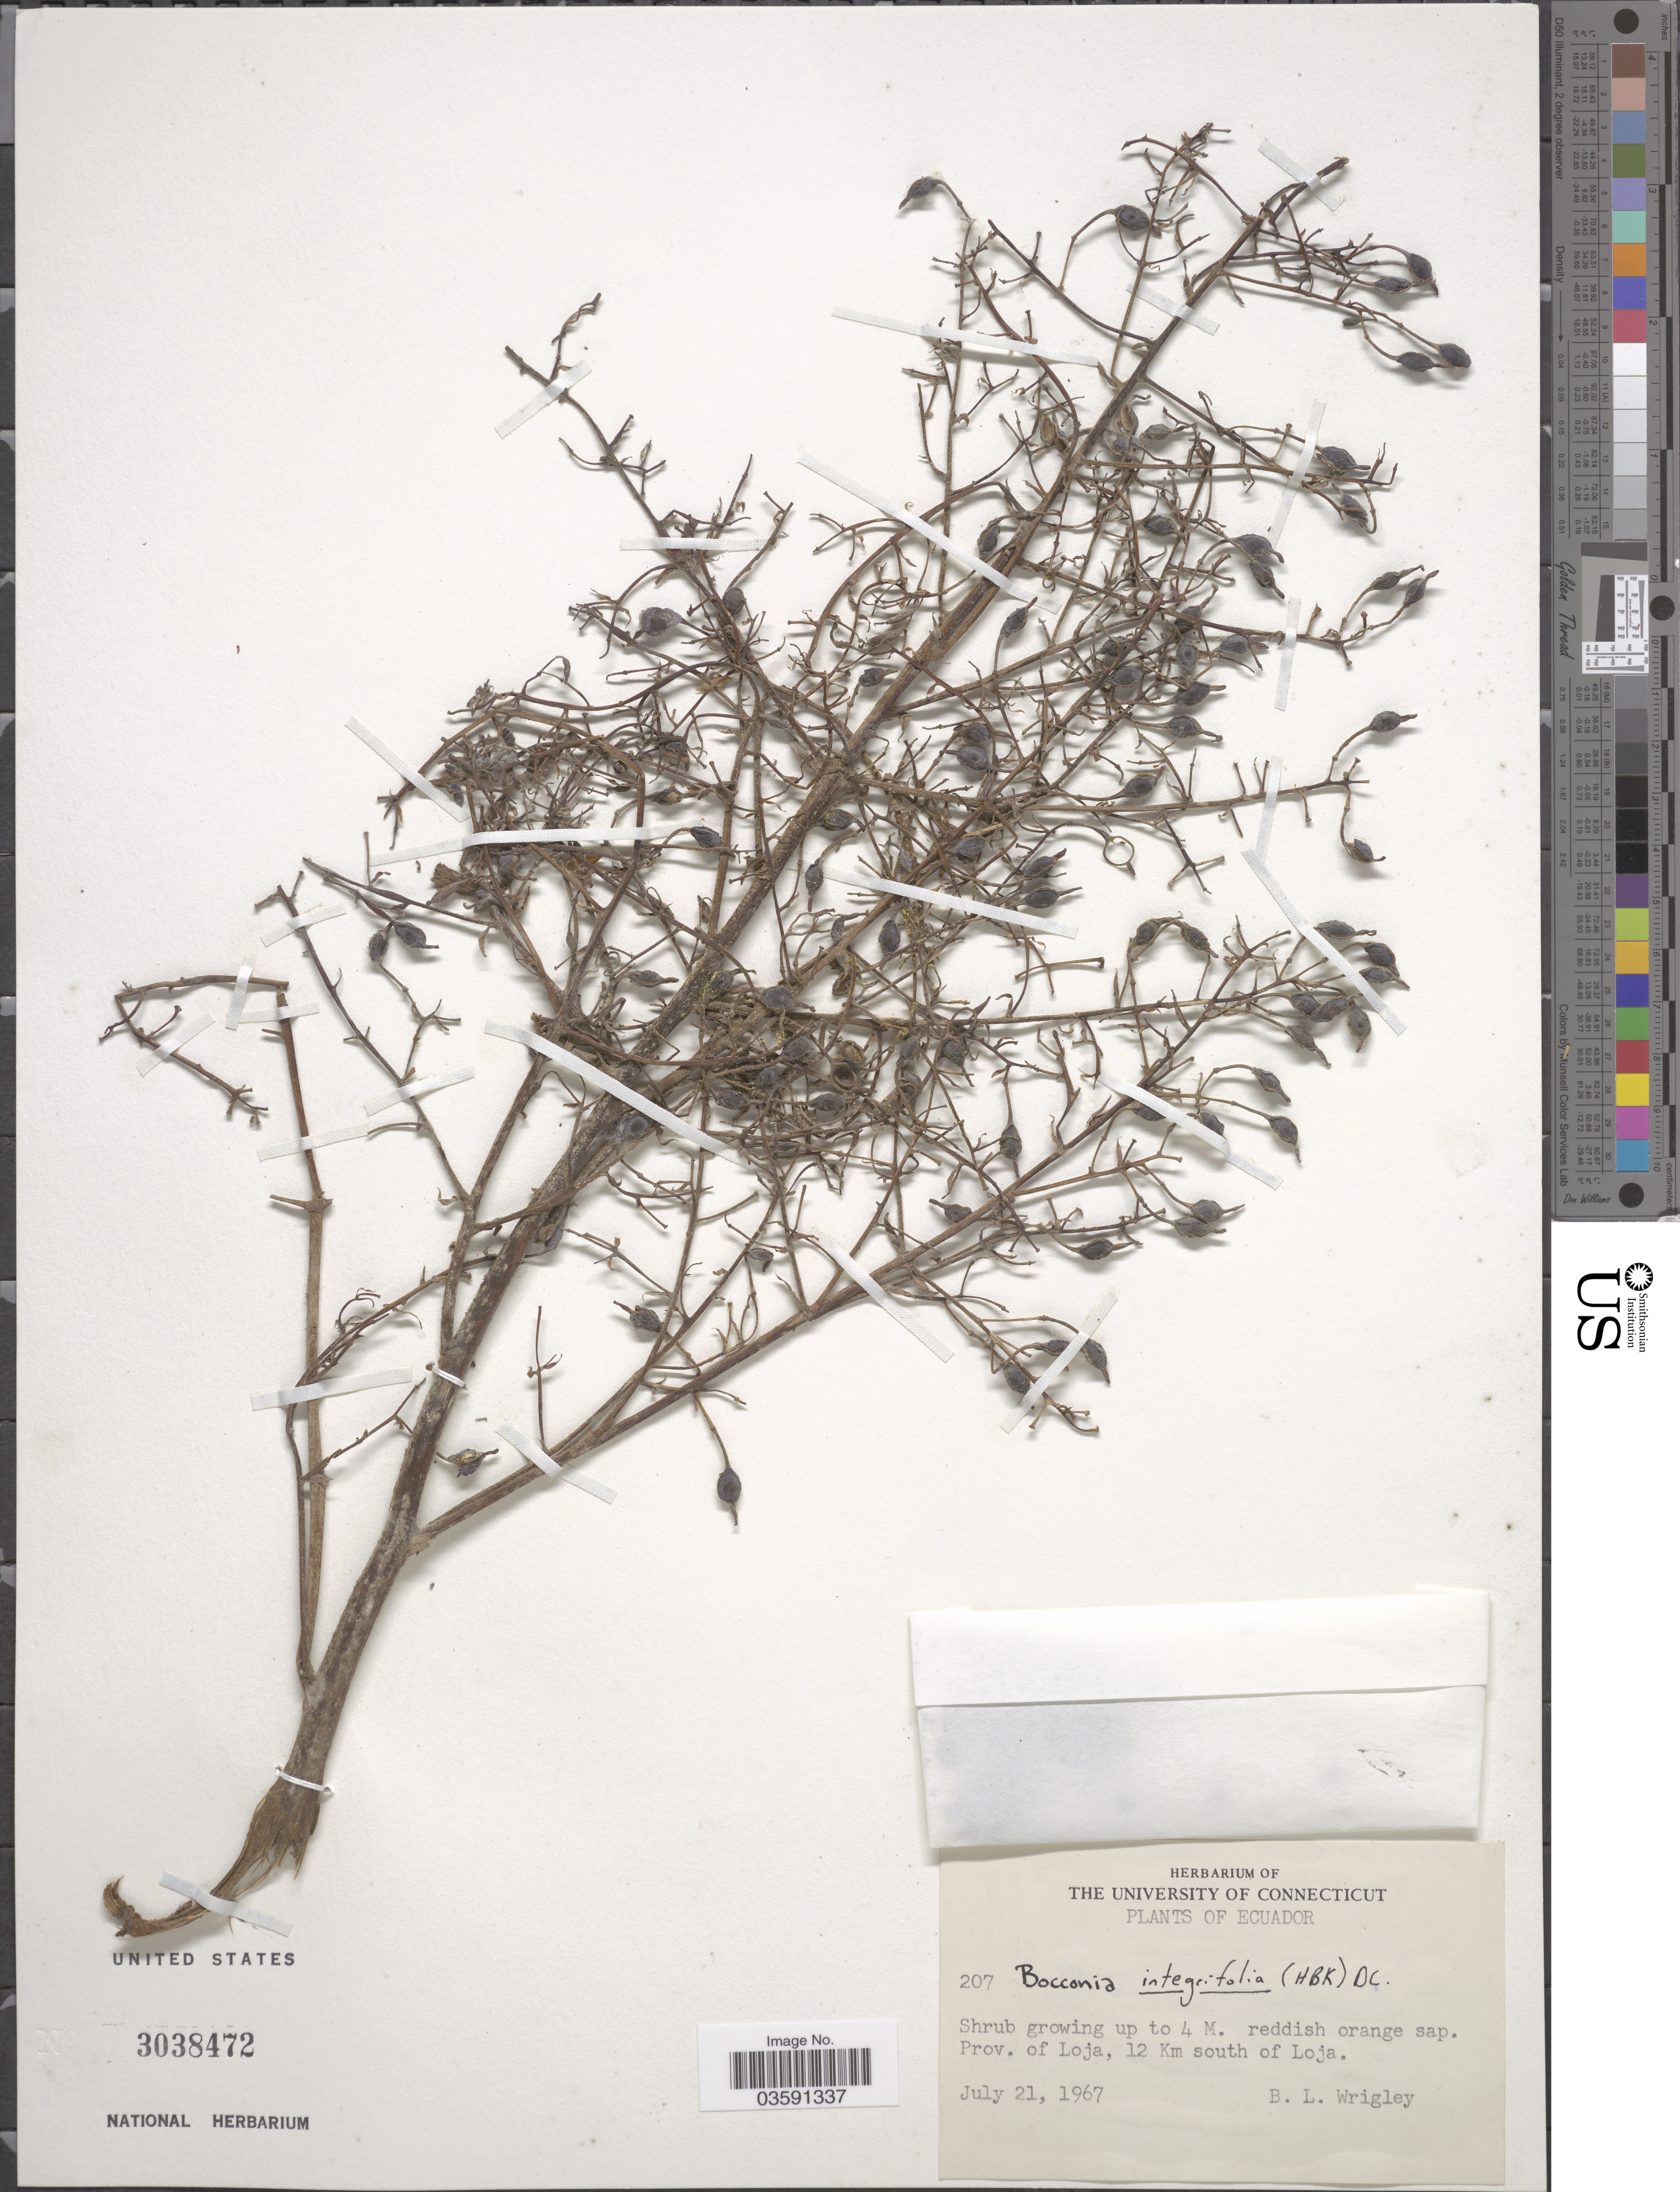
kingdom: Plantae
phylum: Tracheophyta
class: Magnoliopsida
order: Ranunculales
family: Papaveraceae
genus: Bocconia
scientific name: Bocconia integrifolia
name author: Bonpl.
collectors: B. L. Wrigley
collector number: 207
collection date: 1967-07-21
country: Ecuador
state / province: Loja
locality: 12 Km south of Loja.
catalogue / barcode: US 3038472